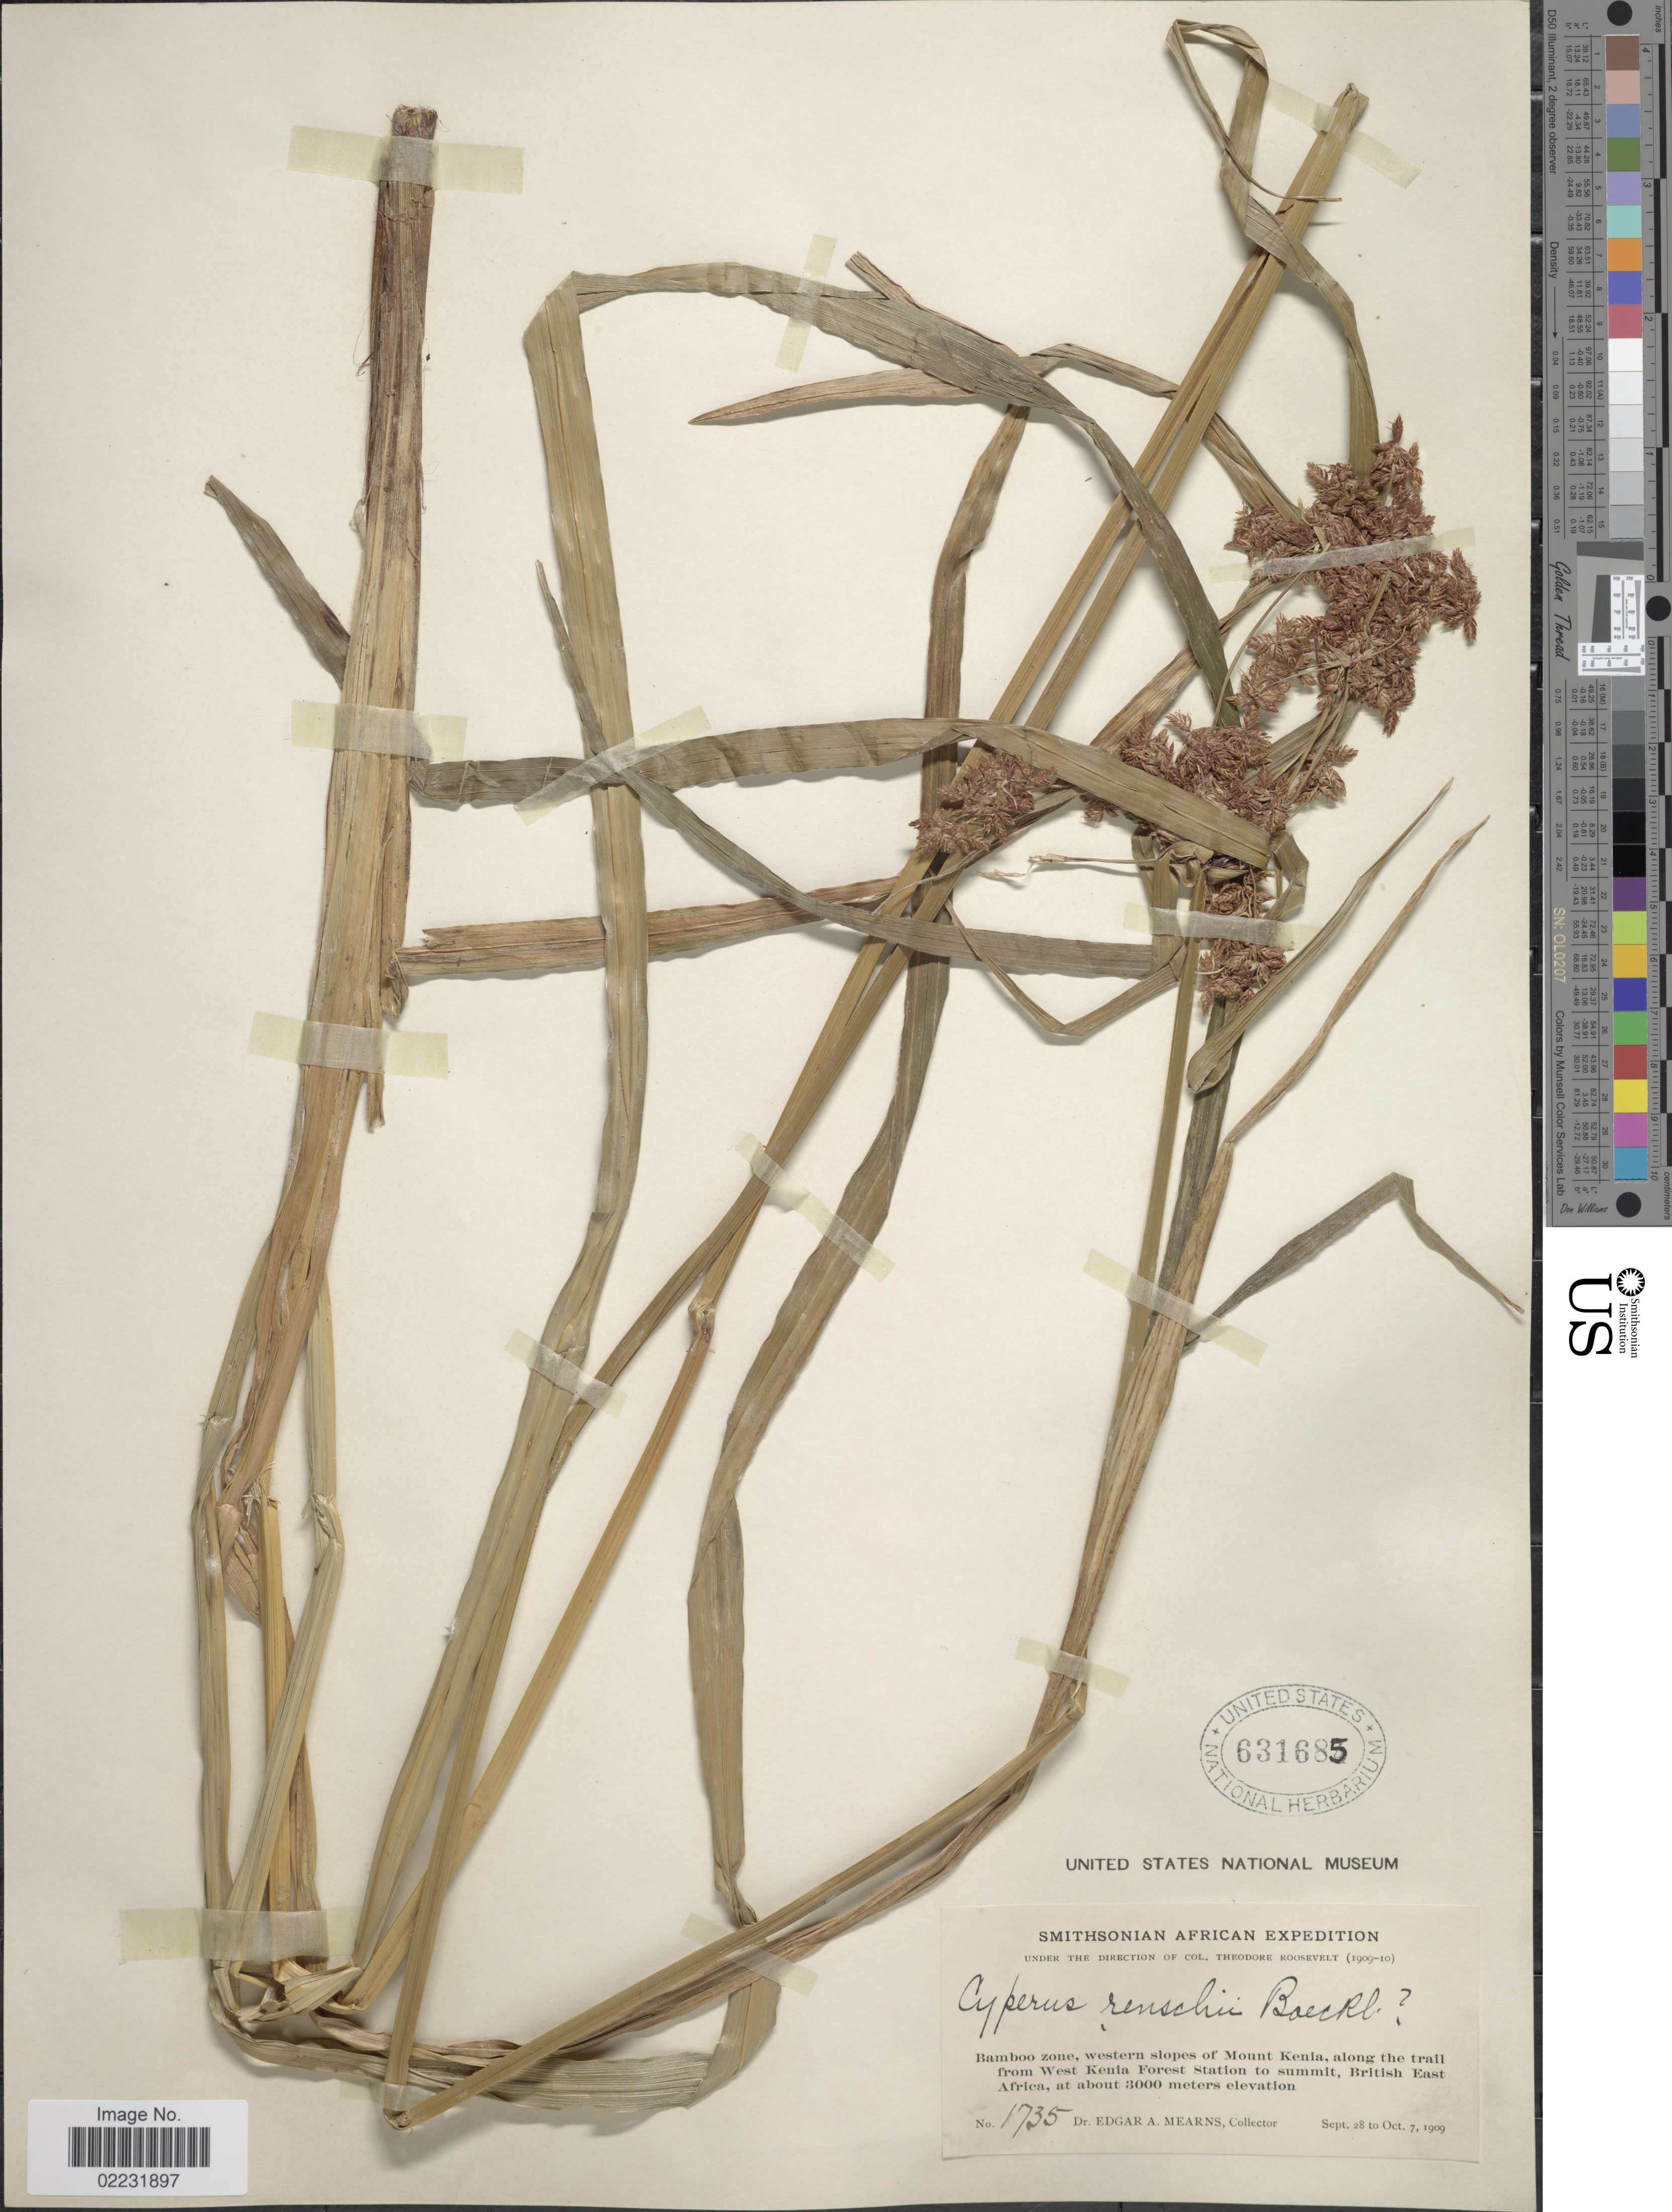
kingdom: Plantae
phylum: Tracheophyta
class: Liliopsida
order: Poales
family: Cyperaceae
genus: Cyperus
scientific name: Cyperus renschii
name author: Boeckeler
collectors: E. A. Mearns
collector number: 1735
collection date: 1909-09-28/1909-10-07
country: Kenya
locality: Bamboo zone, western slope of Mount Kenia, along the trail from West Kenia Forest Station to summit, British East Africa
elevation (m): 3000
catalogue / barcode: US 631685